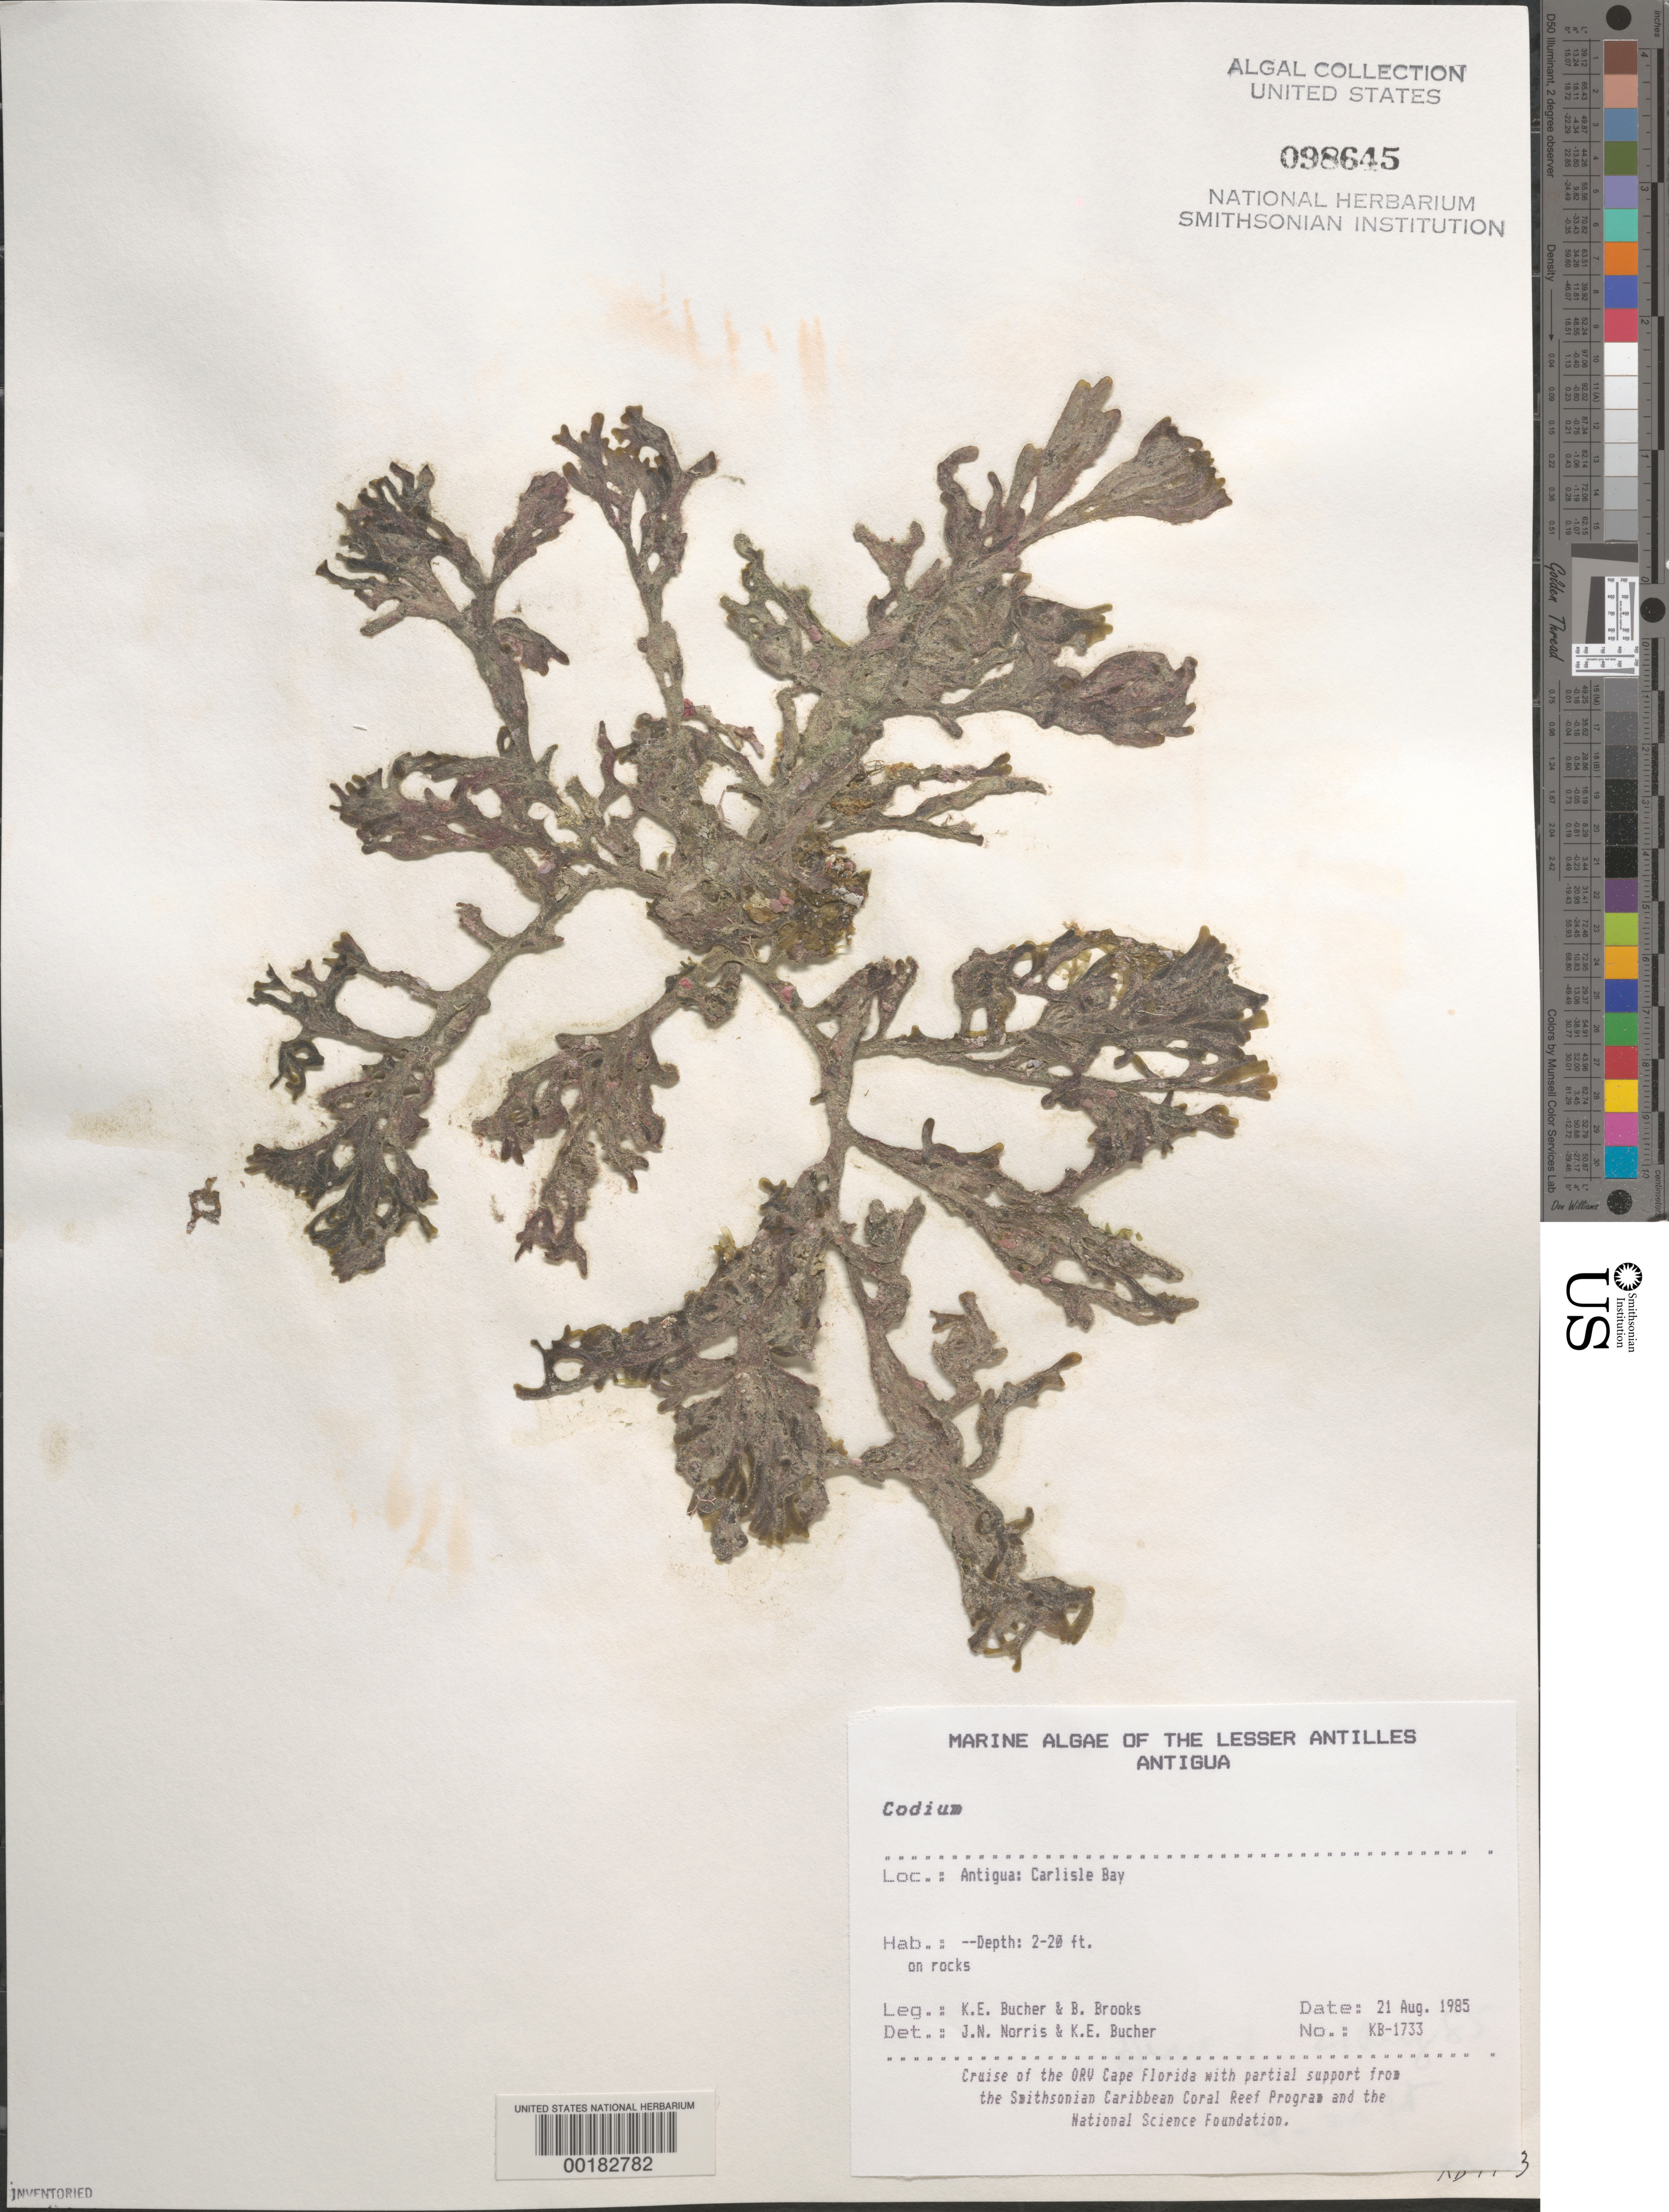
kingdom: Plantae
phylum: Chlorophyta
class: Ulvophyceae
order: Bryopsidales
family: Codiaceae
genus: Codium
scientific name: Codium sp.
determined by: Norris, J. N.; Bucher, K. E.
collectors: K. E. Bucher & B. Brooks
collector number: KB-1733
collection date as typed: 21 Aug 1985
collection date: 1985-08-21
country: Antigua and Barbuda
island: Antigua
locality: Carlisle Bay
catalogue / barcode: US 98645